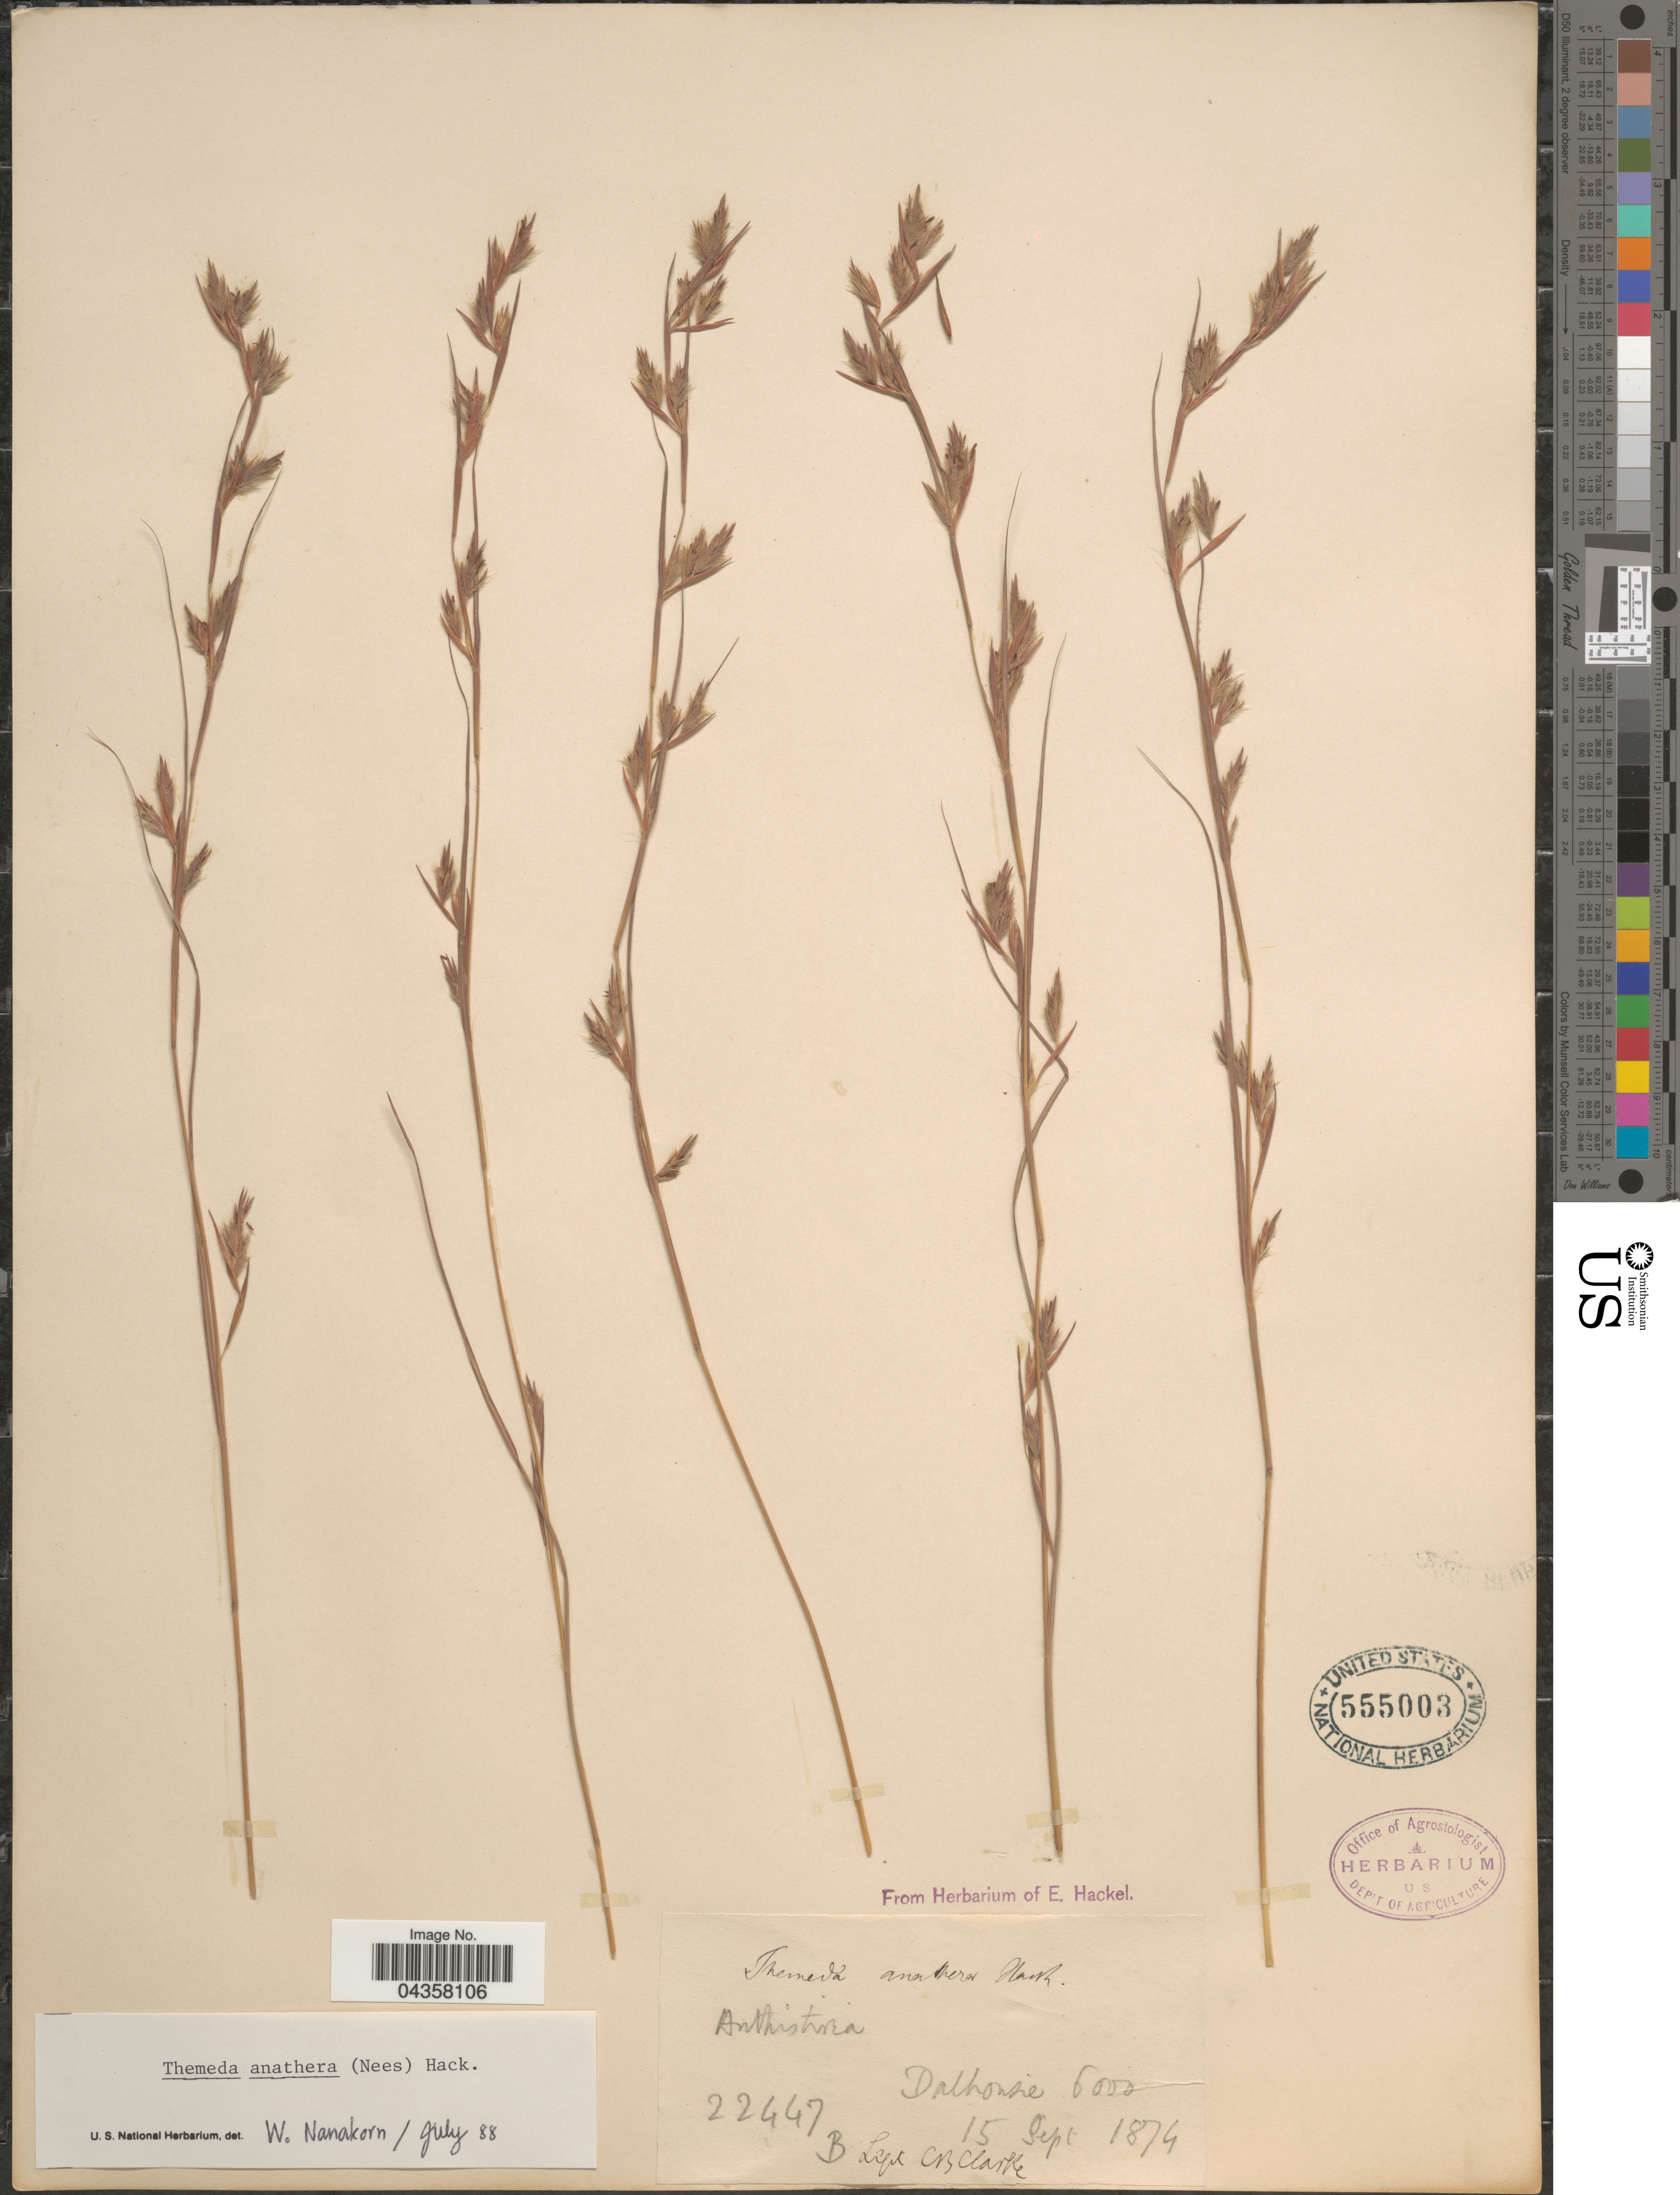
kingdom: Plantae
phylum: Tracheophyta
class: Liliopsida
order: Poales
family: Poaceae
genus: Themeda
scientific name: Themeda anathera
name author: (Nees) Hack.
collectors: C. B. Clarke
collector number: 22447B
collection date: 1874-09-15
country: India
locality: Dalhousie.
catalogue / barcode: US 555003